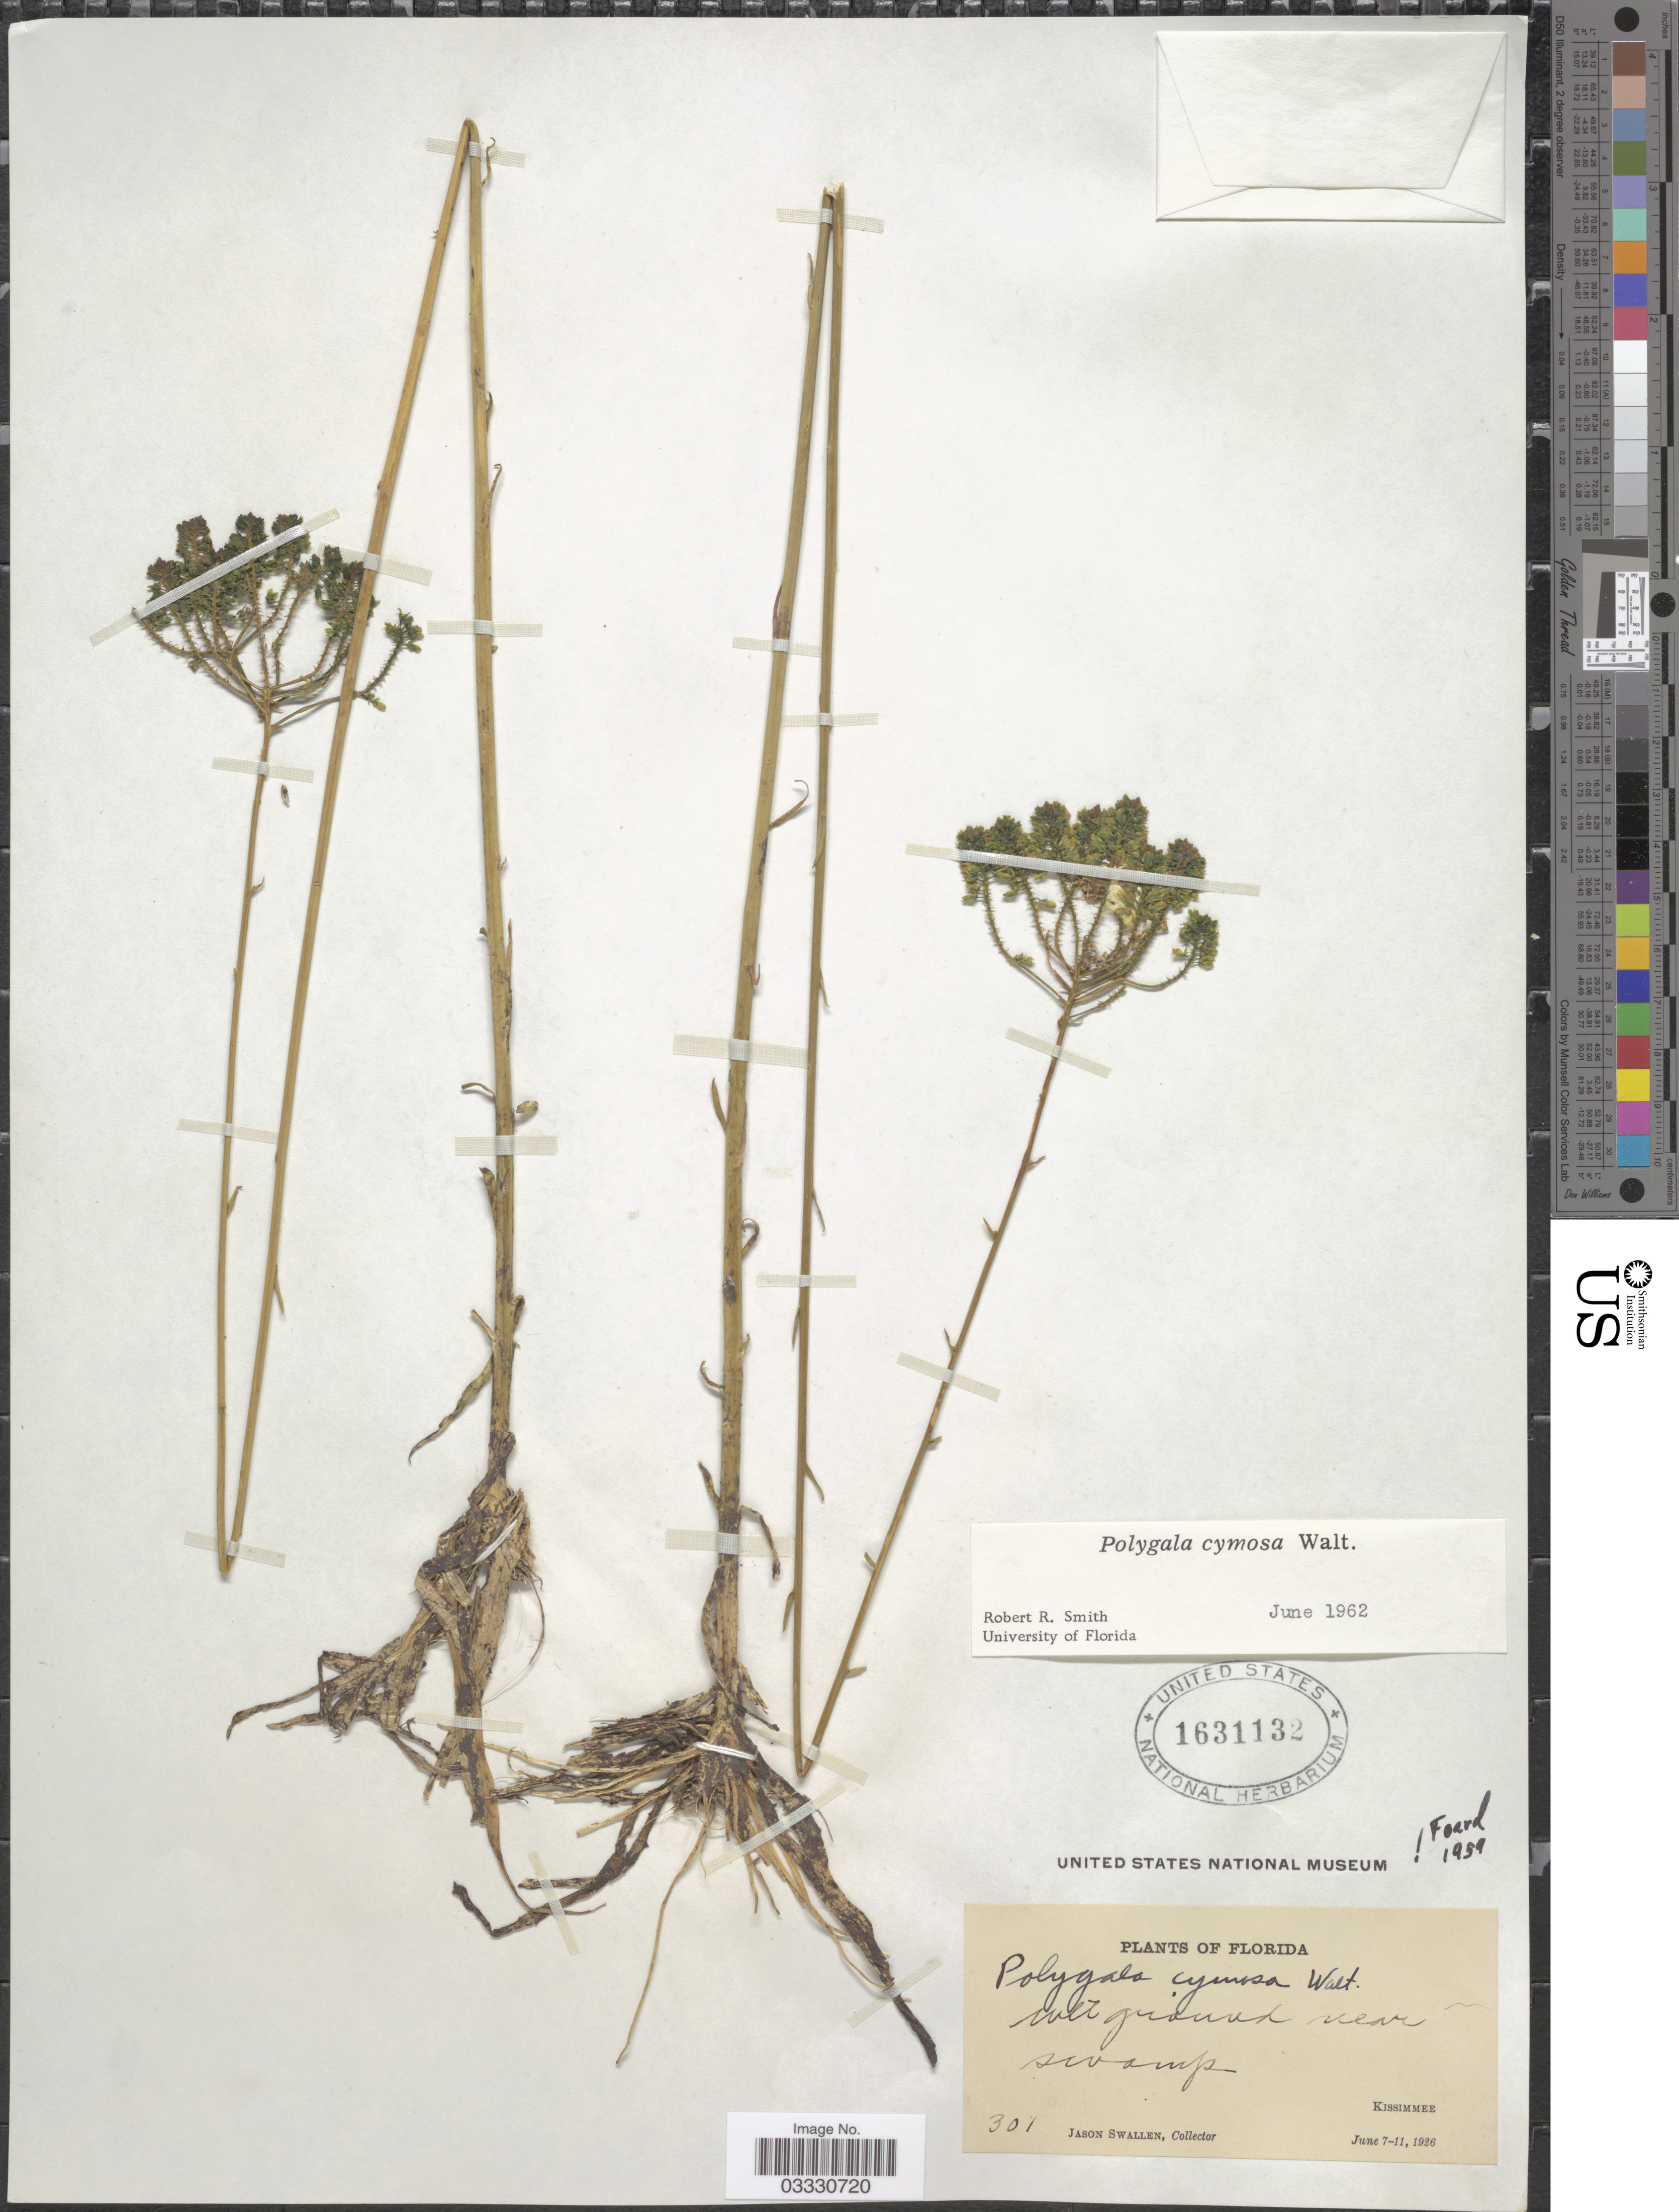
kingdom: Plantae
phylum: Tracheophyta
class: Magnoliopsida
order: Fabales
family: Polygalaceae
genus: Polygala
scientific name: Polygala cymosa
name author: Walter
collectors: J. R. Swallen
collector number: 301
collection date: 1926-06-07/1926-06-11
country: United States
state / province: Florida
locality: Wet ground near swamp. Kissimmee.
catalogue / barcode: US 1631132